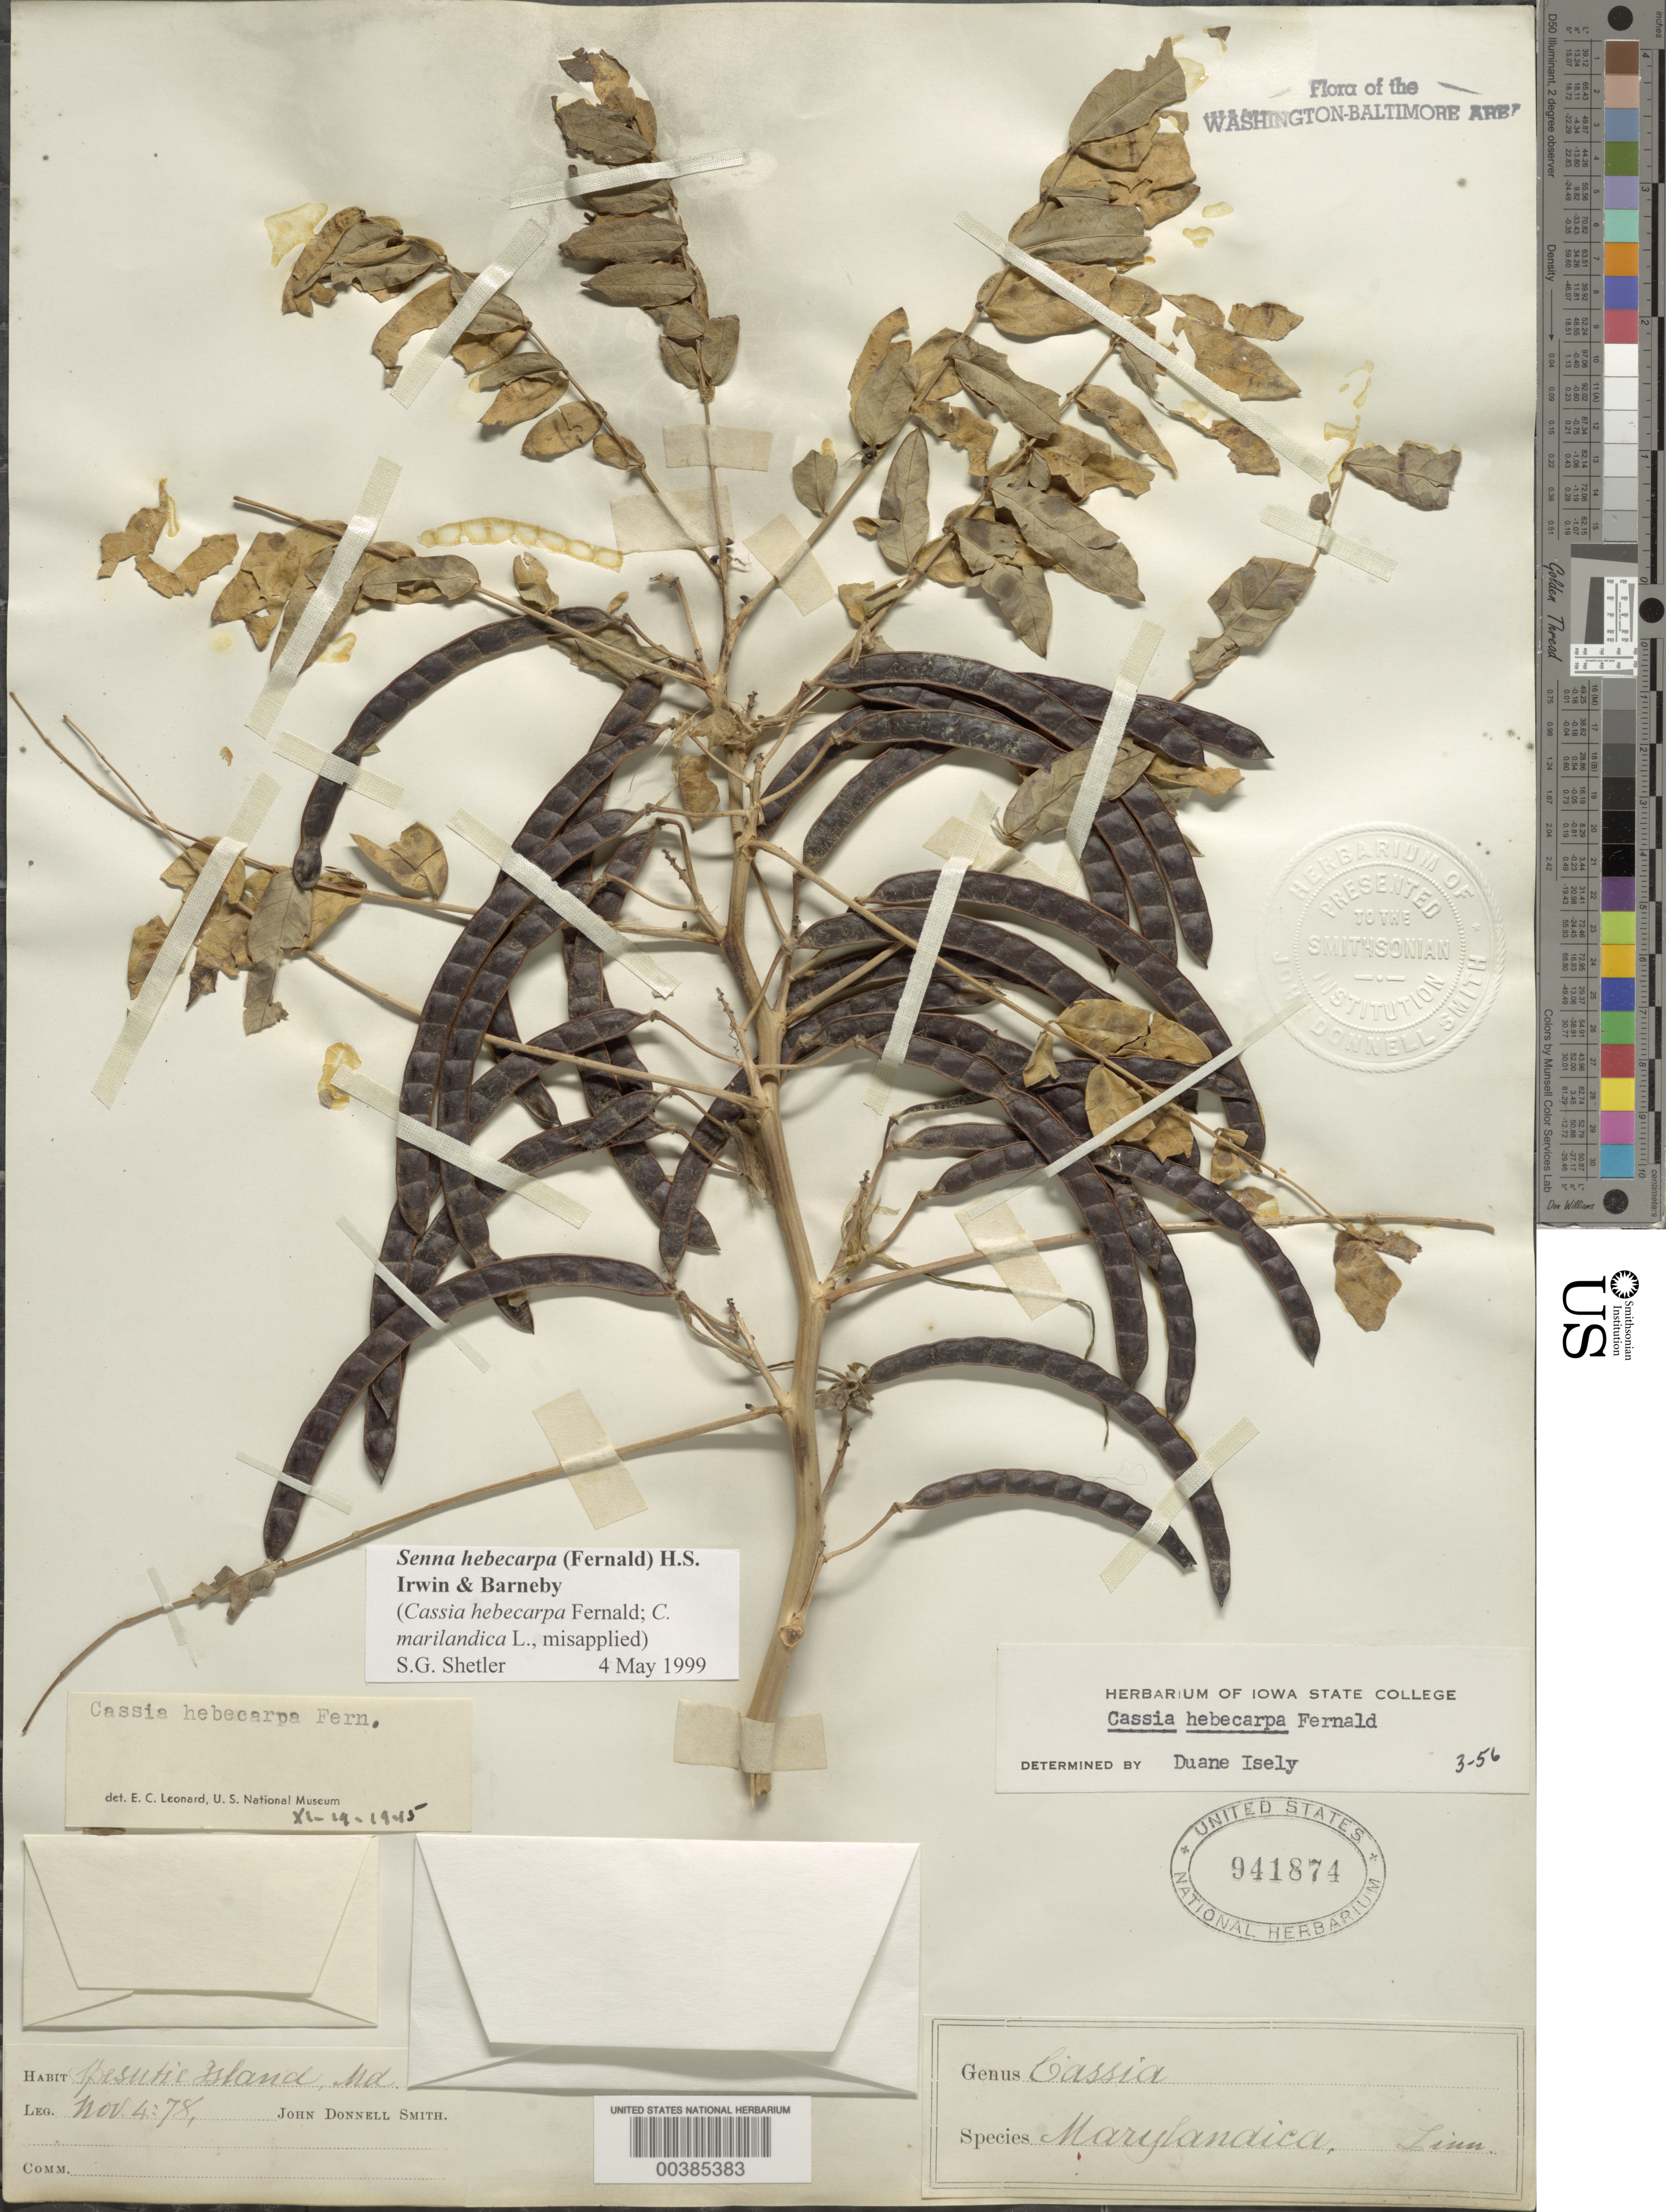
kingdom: Plantae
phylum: Tracheophyta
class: Magnoliopsida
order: Fabales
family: Fabaceae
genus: Senna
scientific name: Senna hebecarpa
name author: (Fernald) H.S. Irwin & Barneby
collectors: J. Donnell Smith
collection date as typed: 04 Nov 1878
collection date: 1878-11-04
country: United States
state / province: Maryland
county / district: Harford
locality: Spesutie Island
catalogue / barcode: US 941874